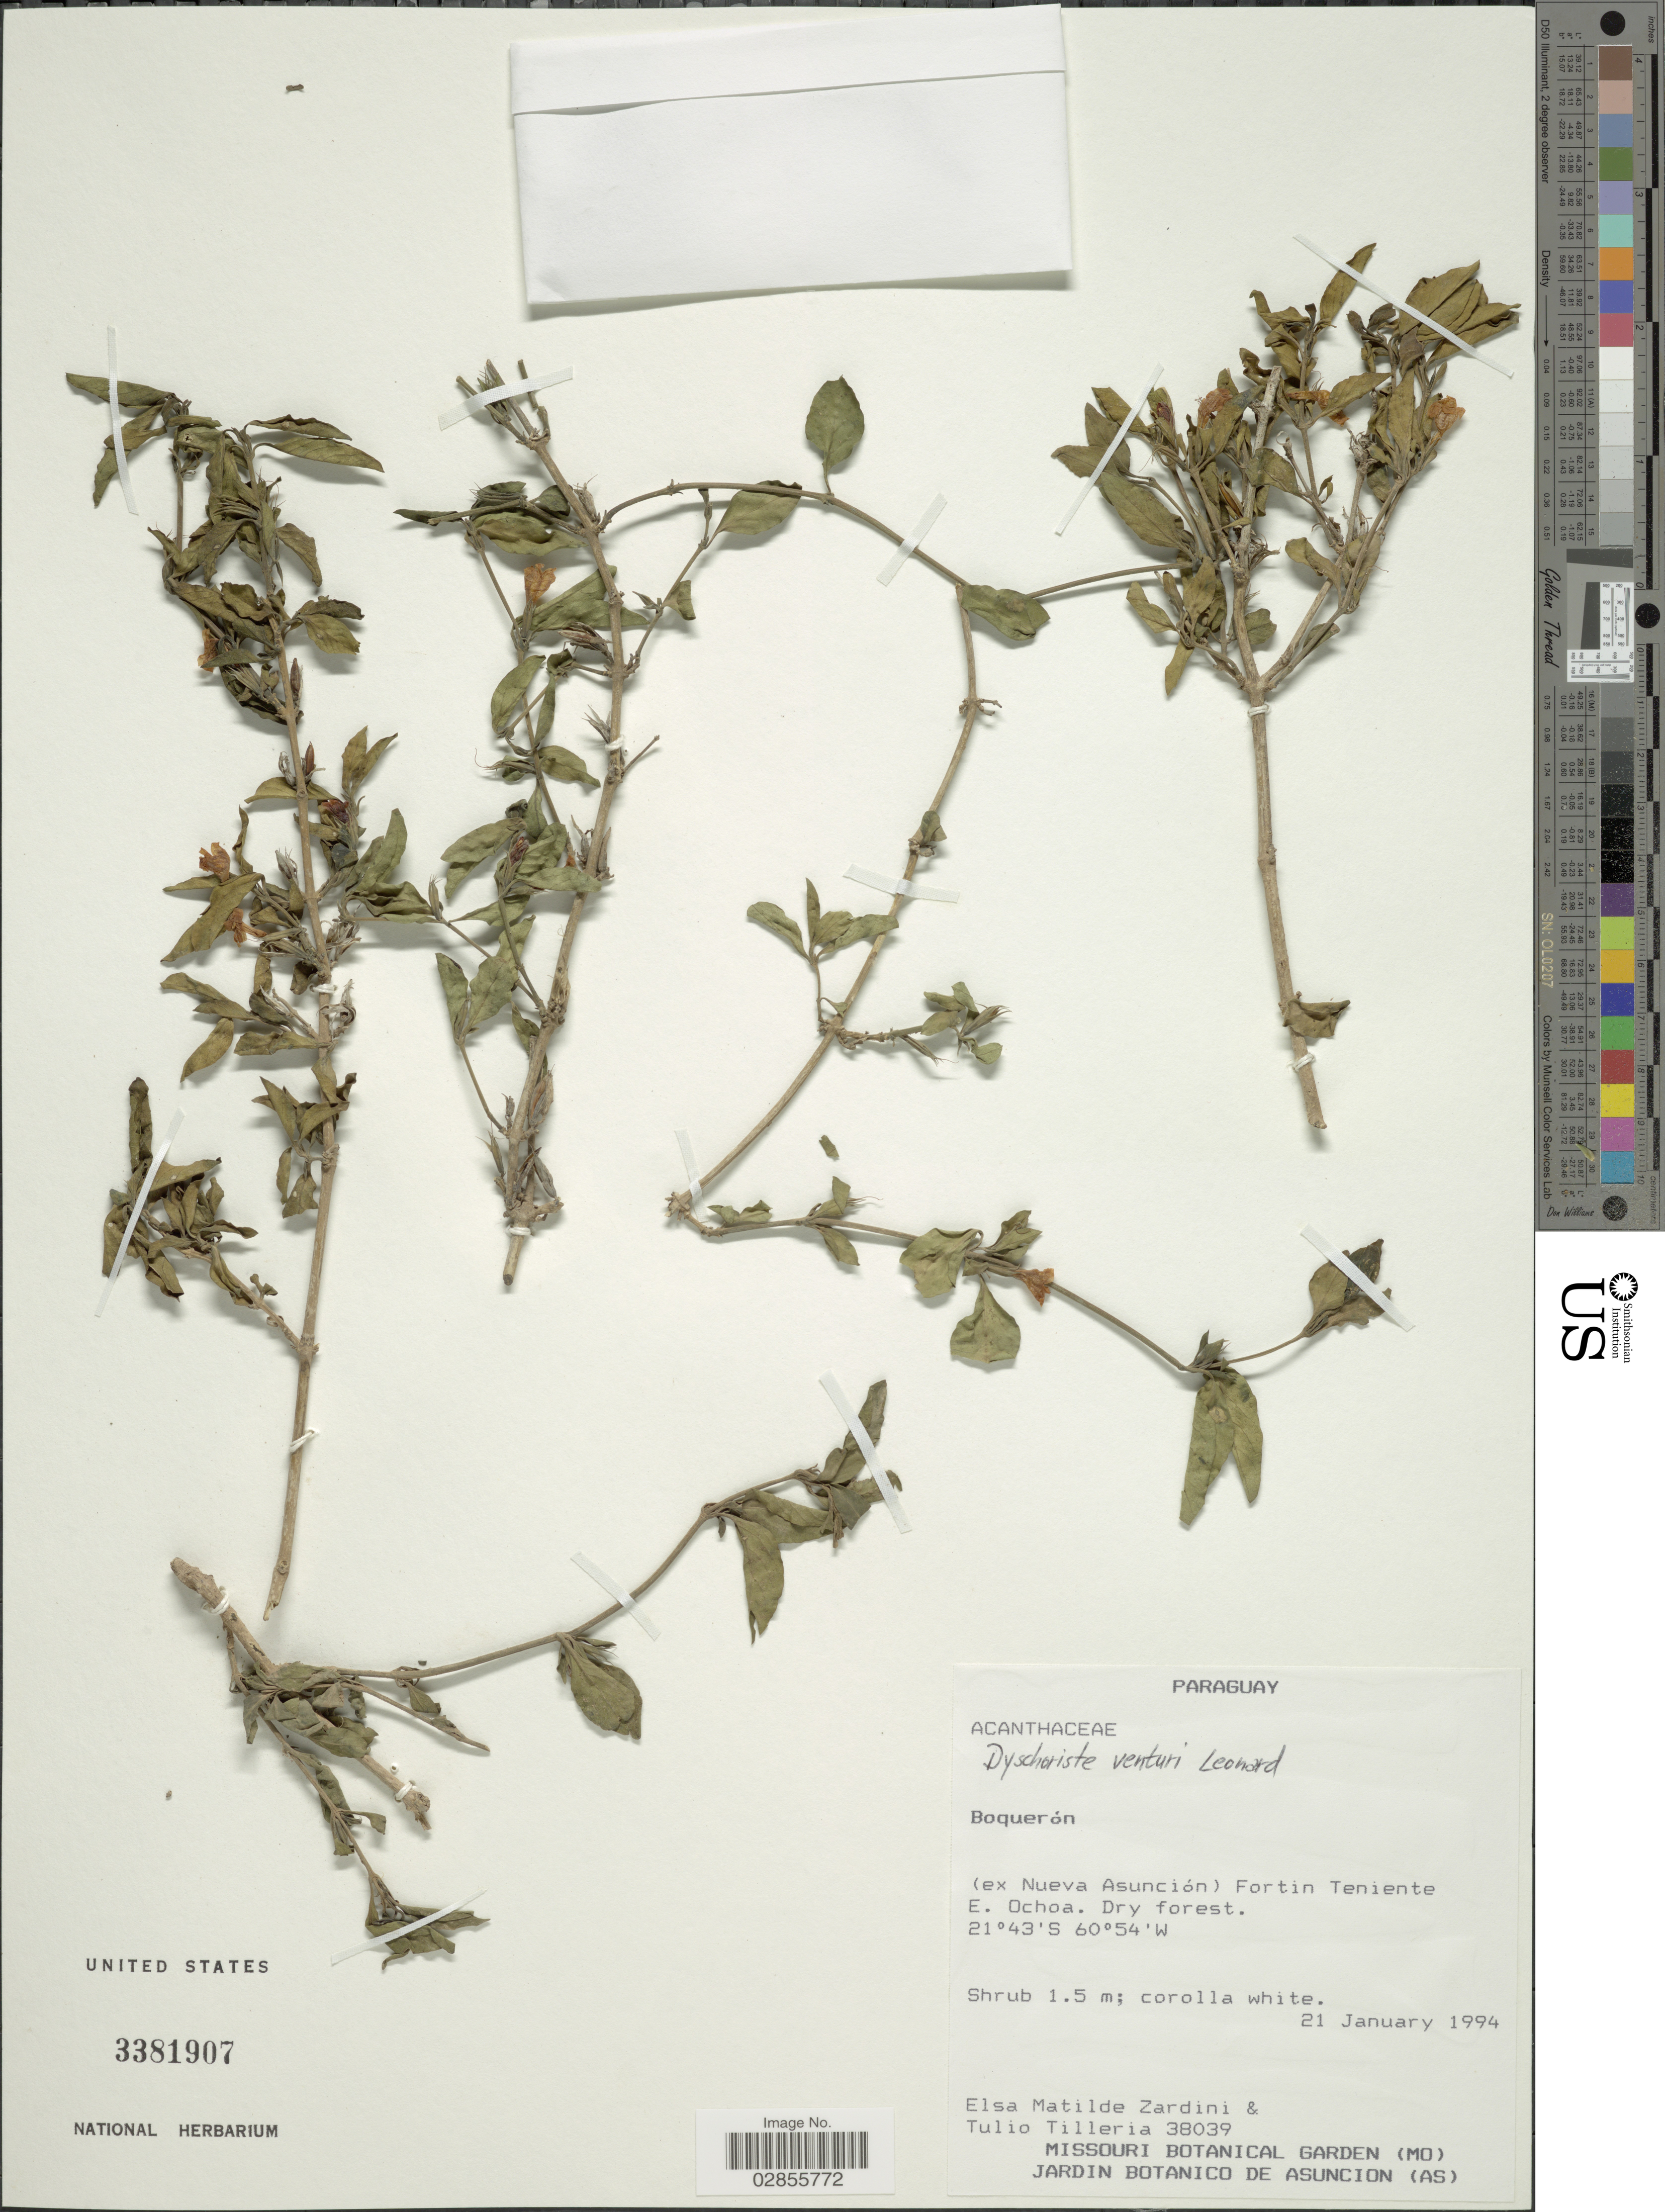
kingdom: Plantae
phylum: Tracheophyta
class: Magnoliopsida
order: Lamiales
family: Acanthaceae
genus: Dyschoriste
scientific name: Dyschoriste venturii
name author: Leonard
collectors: E. M. Zardini & T. Tilleria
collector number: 38039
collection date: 1994-01-21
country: Paraguay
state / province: Boqueron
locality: Boquerón. (ex Nueva Asunción) Fortin Teniente E. Ochoa.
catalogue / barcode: US 3381907